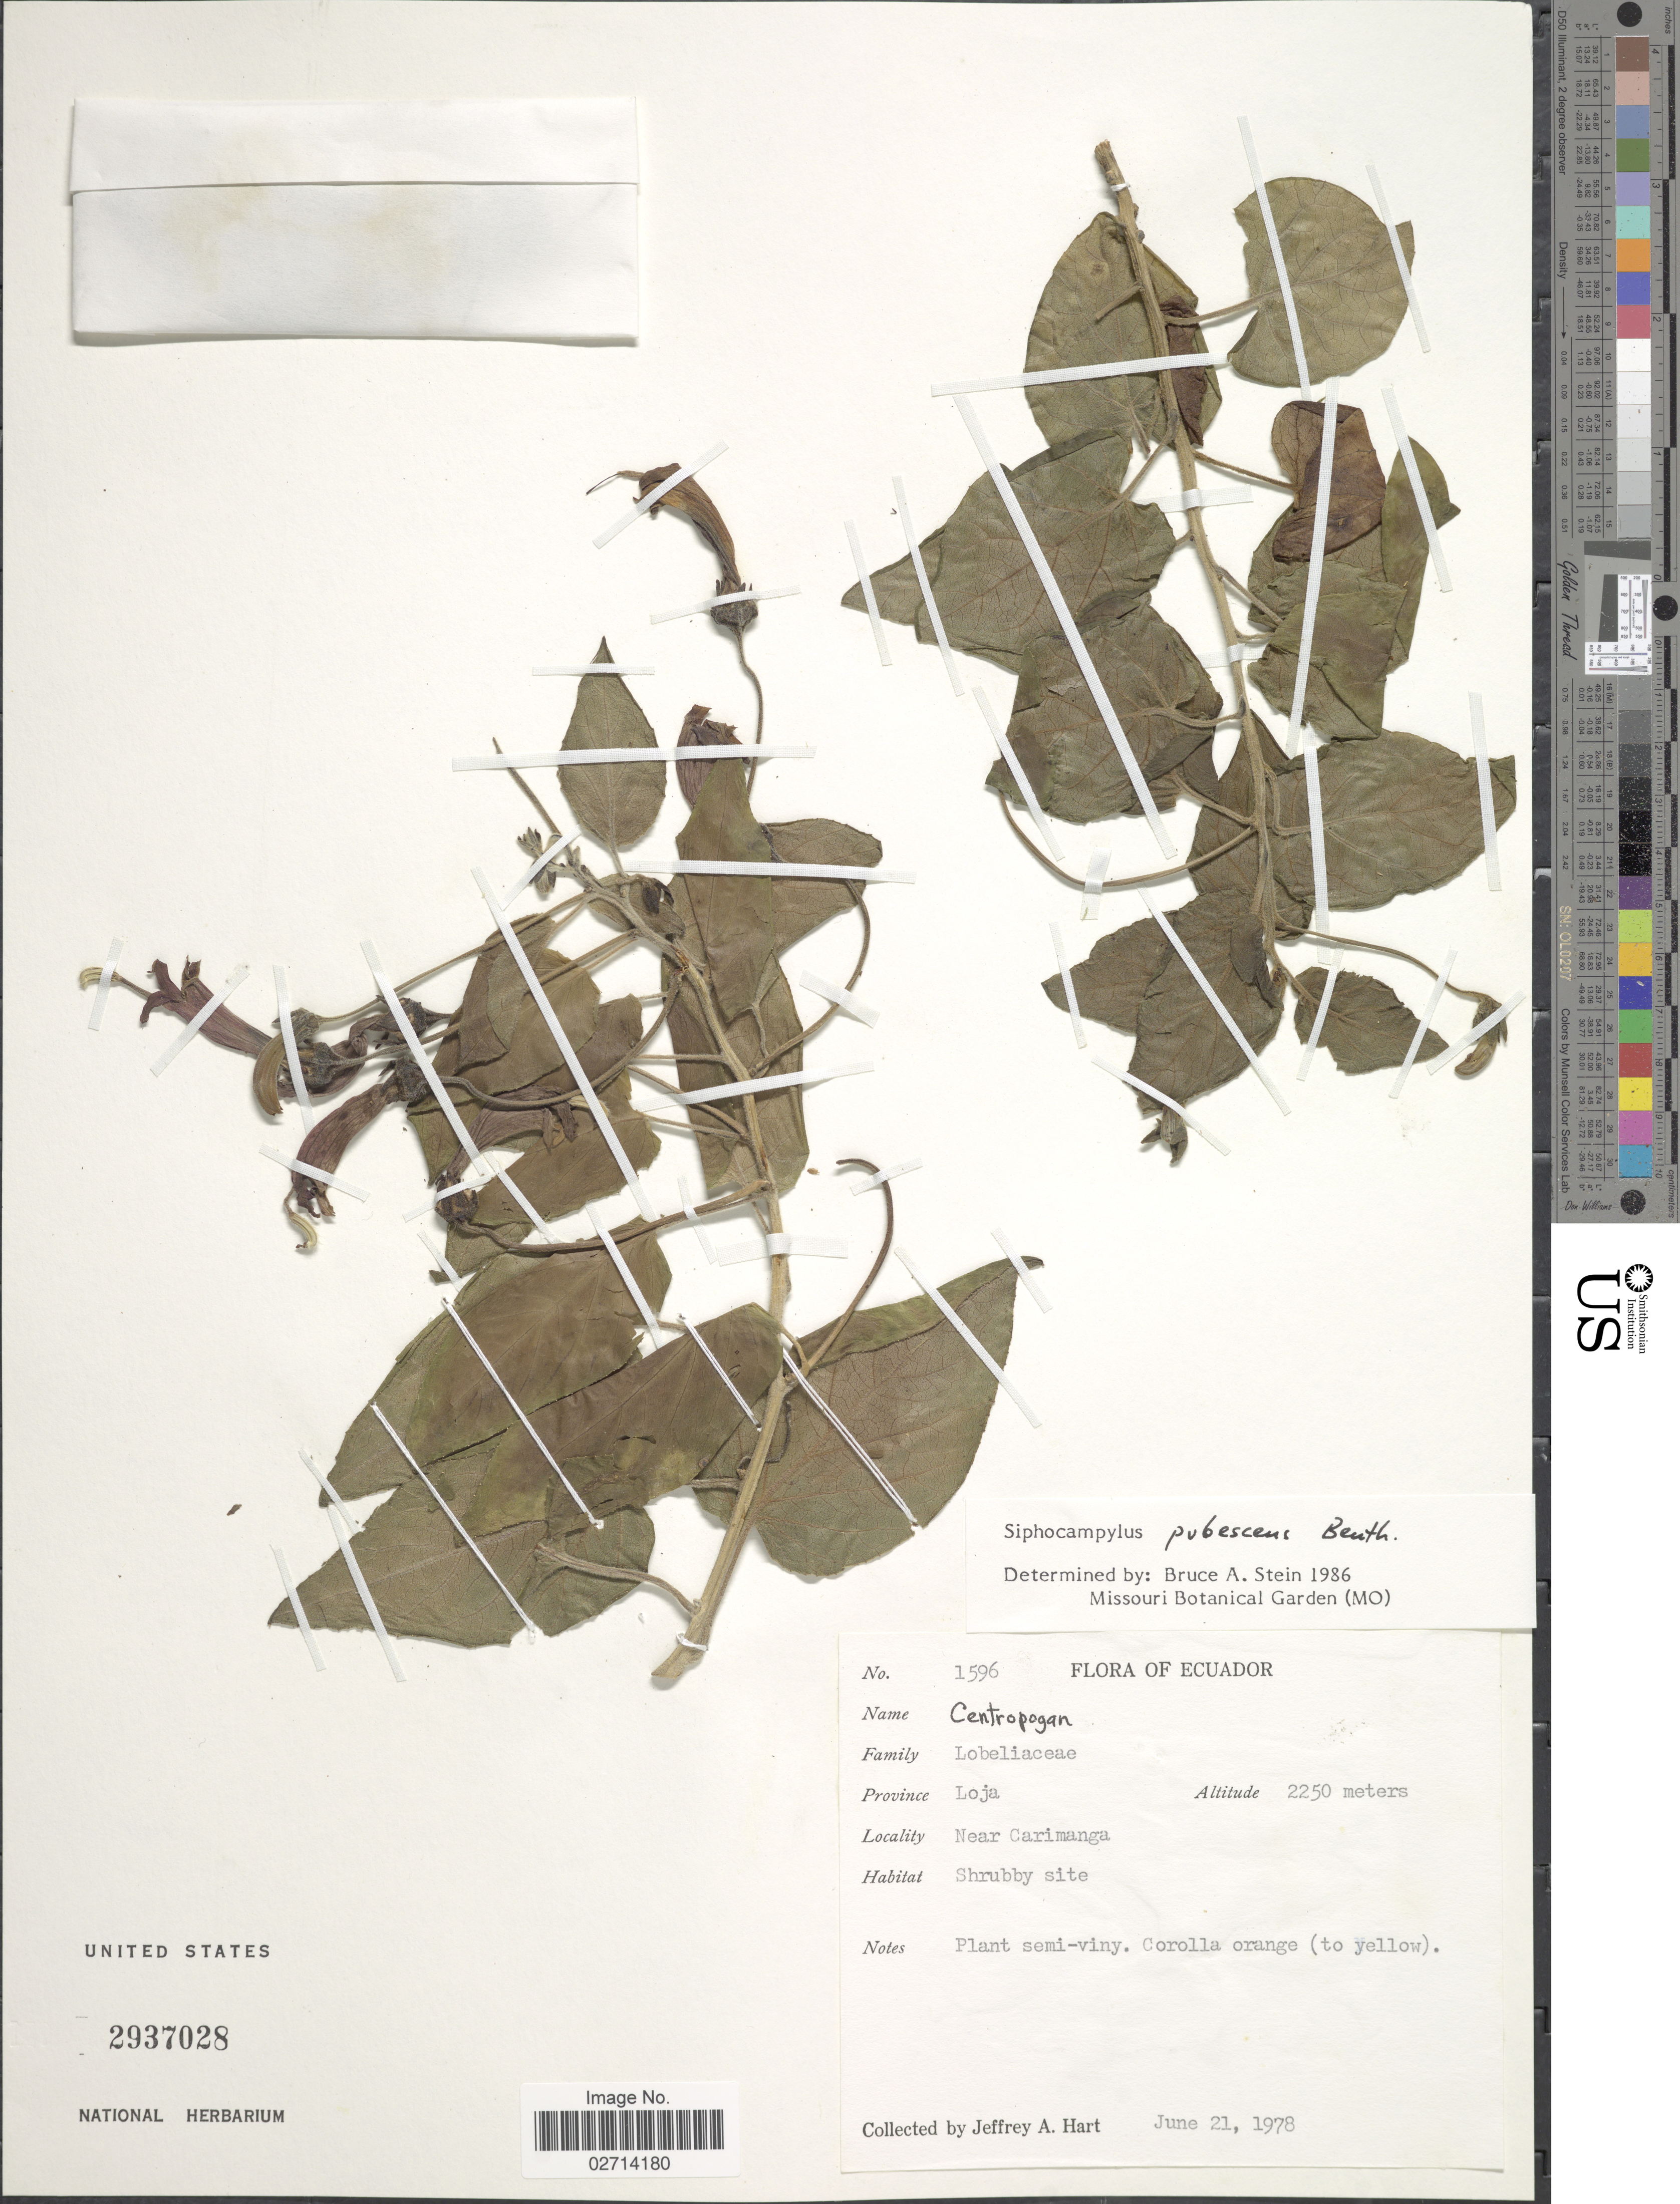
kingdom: Plantae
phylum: Tracheophyta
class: Magnoliopsida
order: Asterales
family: Campanulaceae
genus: Siphocampylus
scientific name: Siphocampylus humboldtianus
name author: A. DC.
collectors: J. A. Hart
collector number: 1596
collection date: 1978-06-21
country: Ecuador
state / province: Loja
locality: Near Carimanga.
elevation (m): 2250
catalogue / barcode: US 2937028